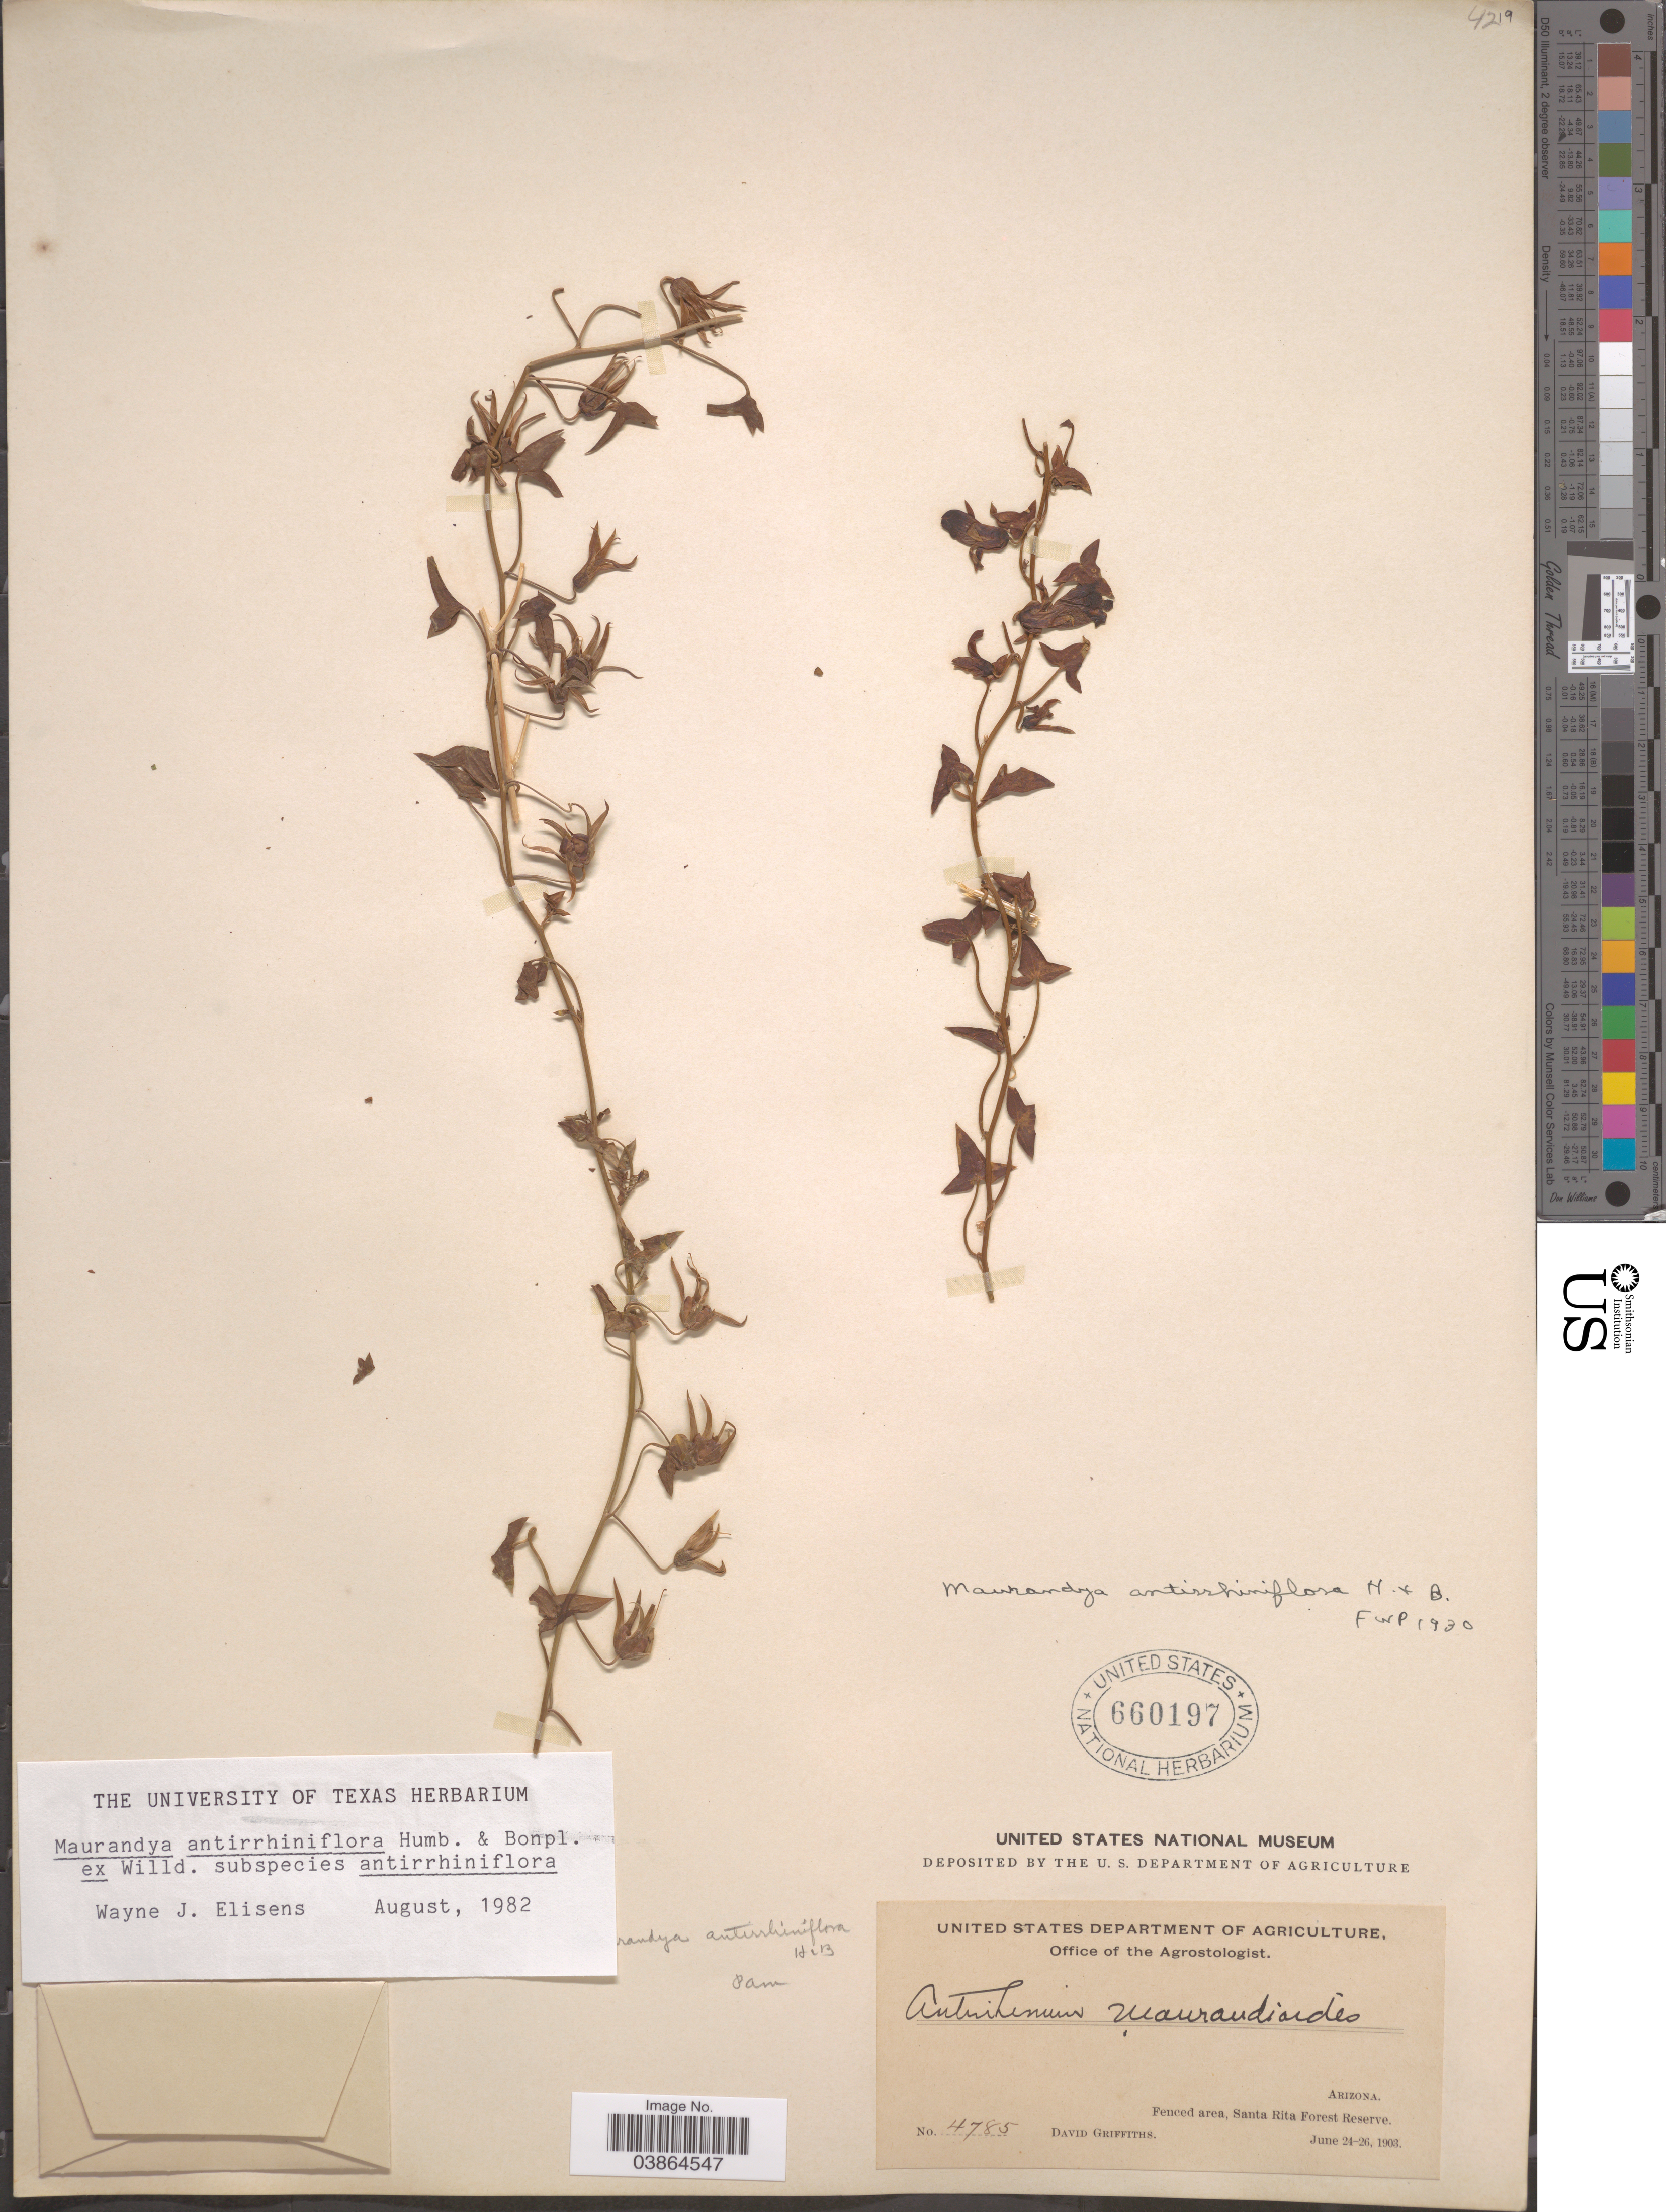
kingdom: Plantae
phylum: Tracheophyta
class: Magnoliopsida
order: Lamiales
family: Plantaginaceae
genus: Maurandya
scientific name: Maurandya antirrhiniflora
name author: Humb. & Bonpl. ex Willd.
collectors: D. Griffiths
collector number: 4785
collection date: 1903-06-24/1903-06-26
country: United States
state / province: Arizona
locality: Fenced area, Santa Rita Forest Reserve.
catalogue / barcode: US 660197